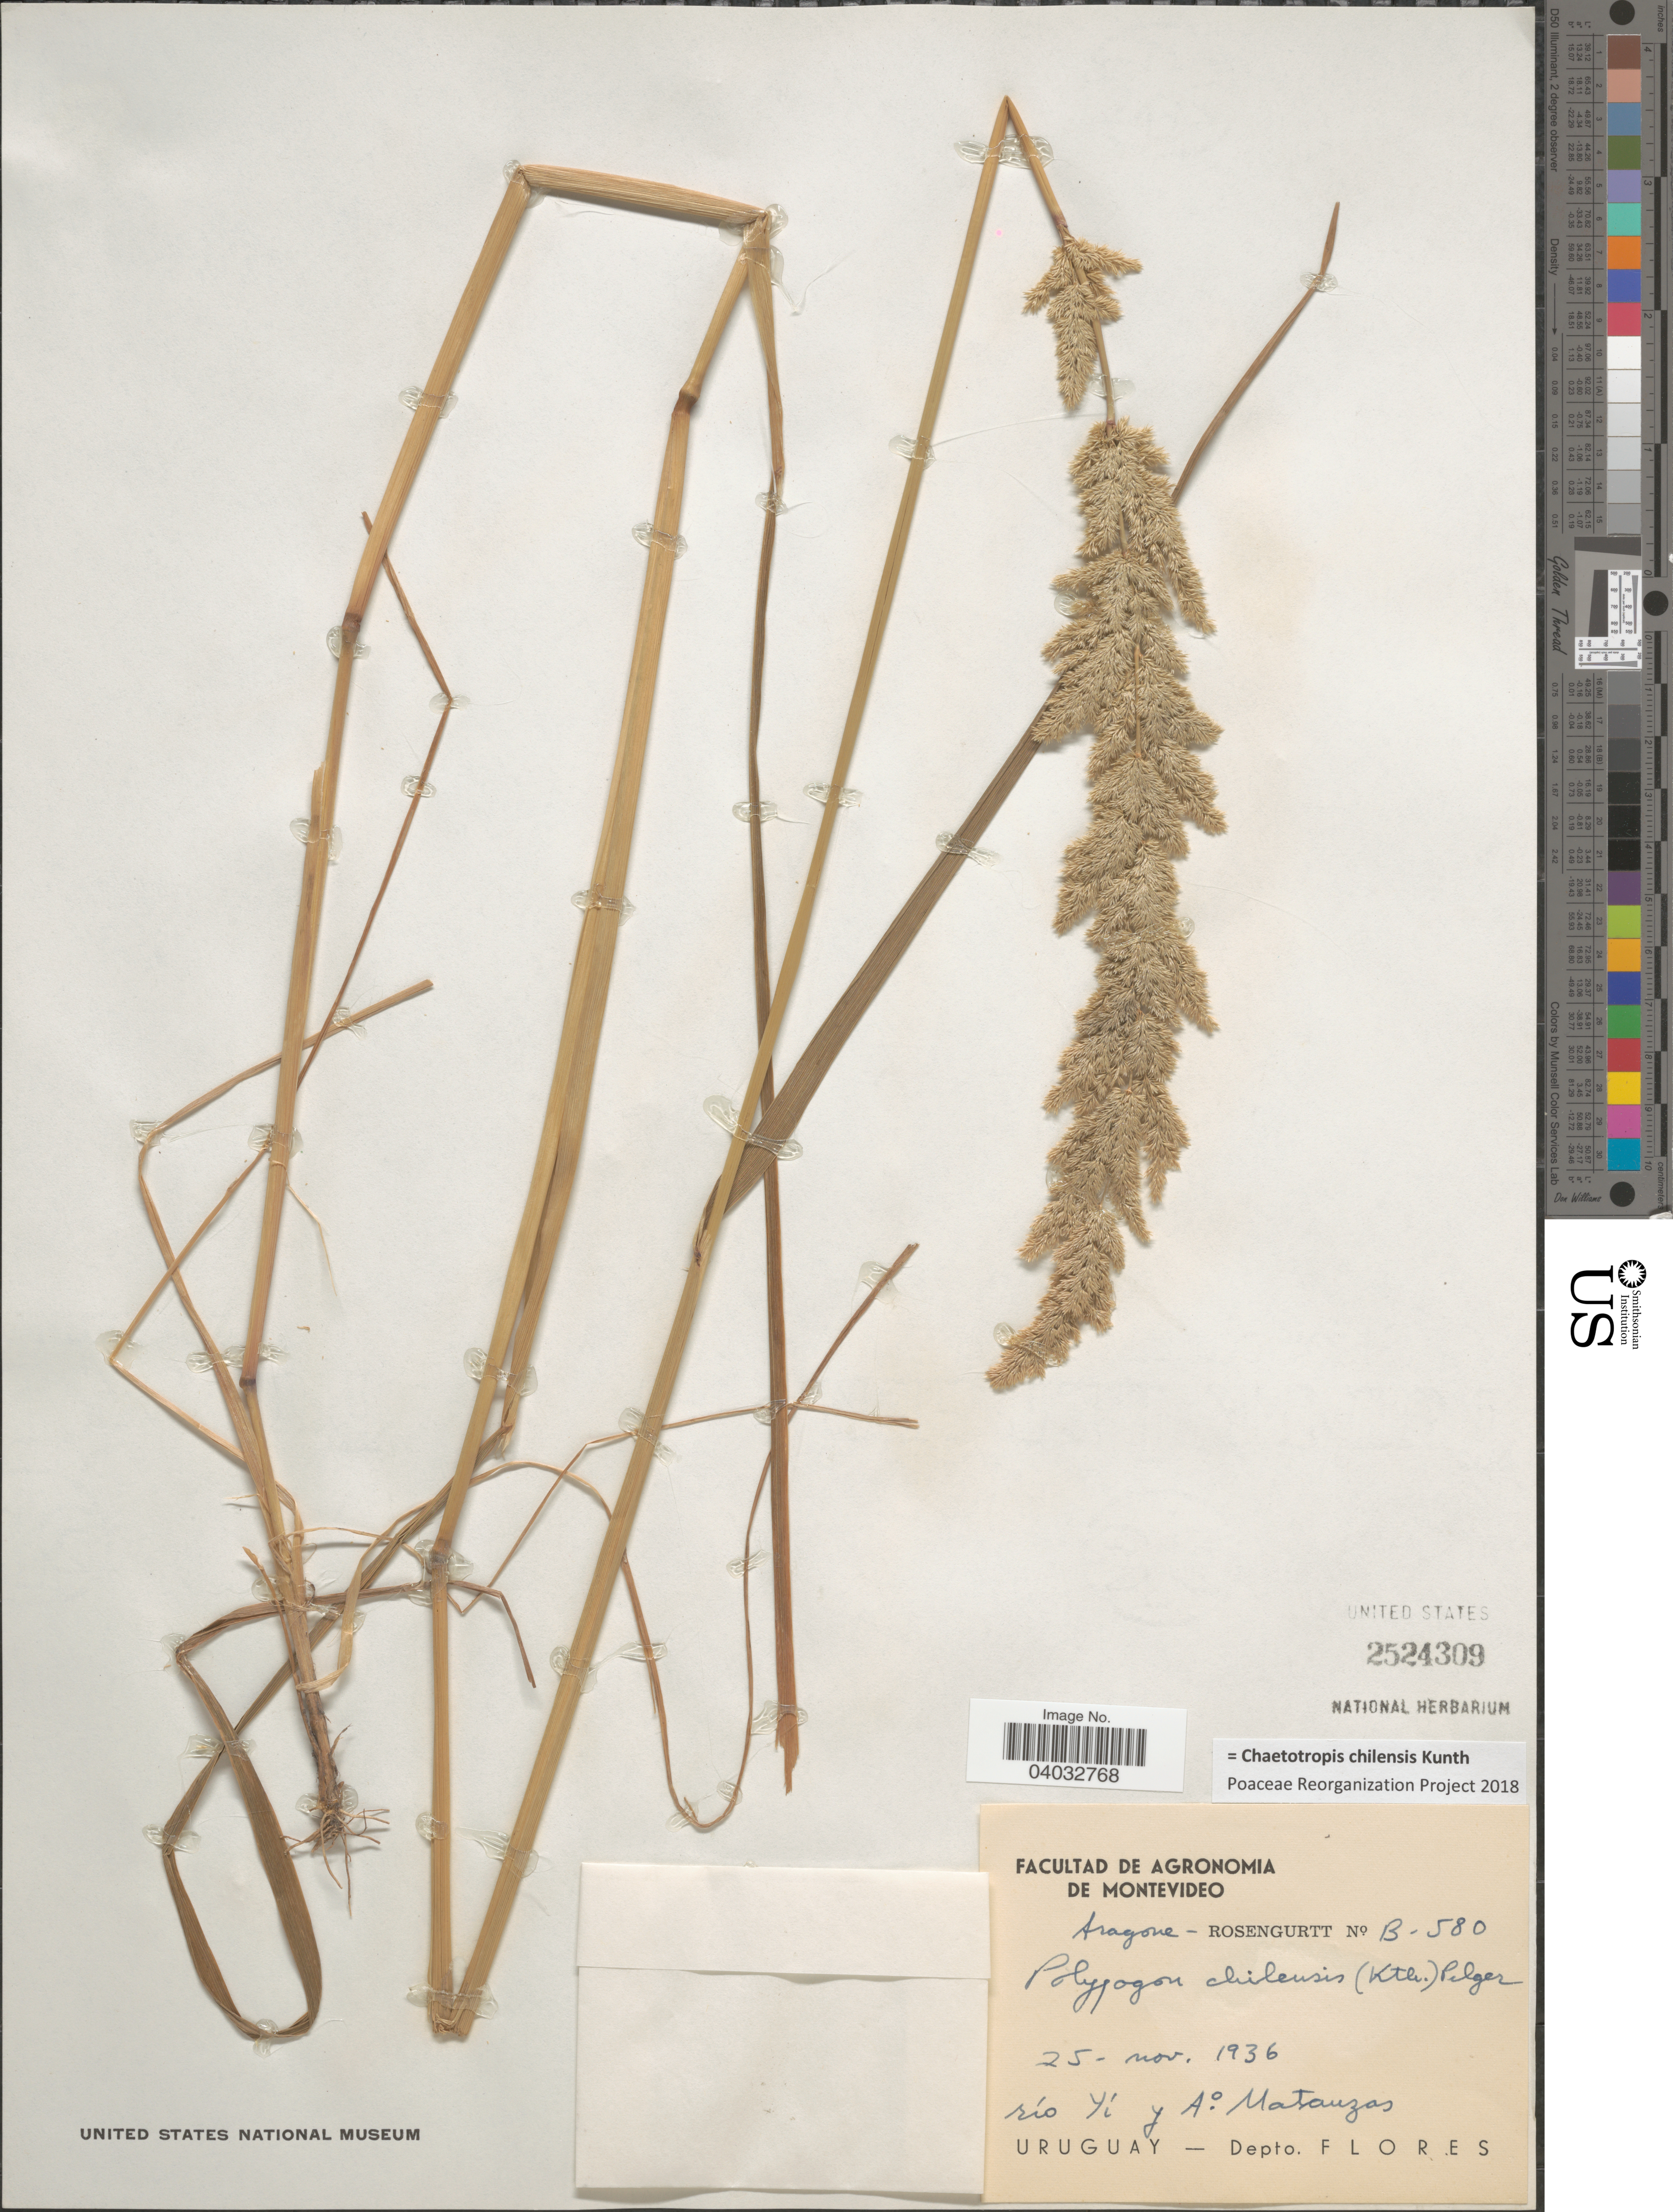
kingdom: Plantae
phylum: Tracheophyta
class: Liliopsida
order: Poales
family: Poaceae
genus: Chaetotropis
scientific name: Chaetotropis chiliensis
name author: Kunth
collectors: -- Aragone & Rosengurtt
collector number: B- 580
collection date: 1936-11-25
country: Uruguay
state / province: Flores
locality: Río Yí y Aº Matanzas. Depto. Flores.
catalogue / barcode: US 2524309